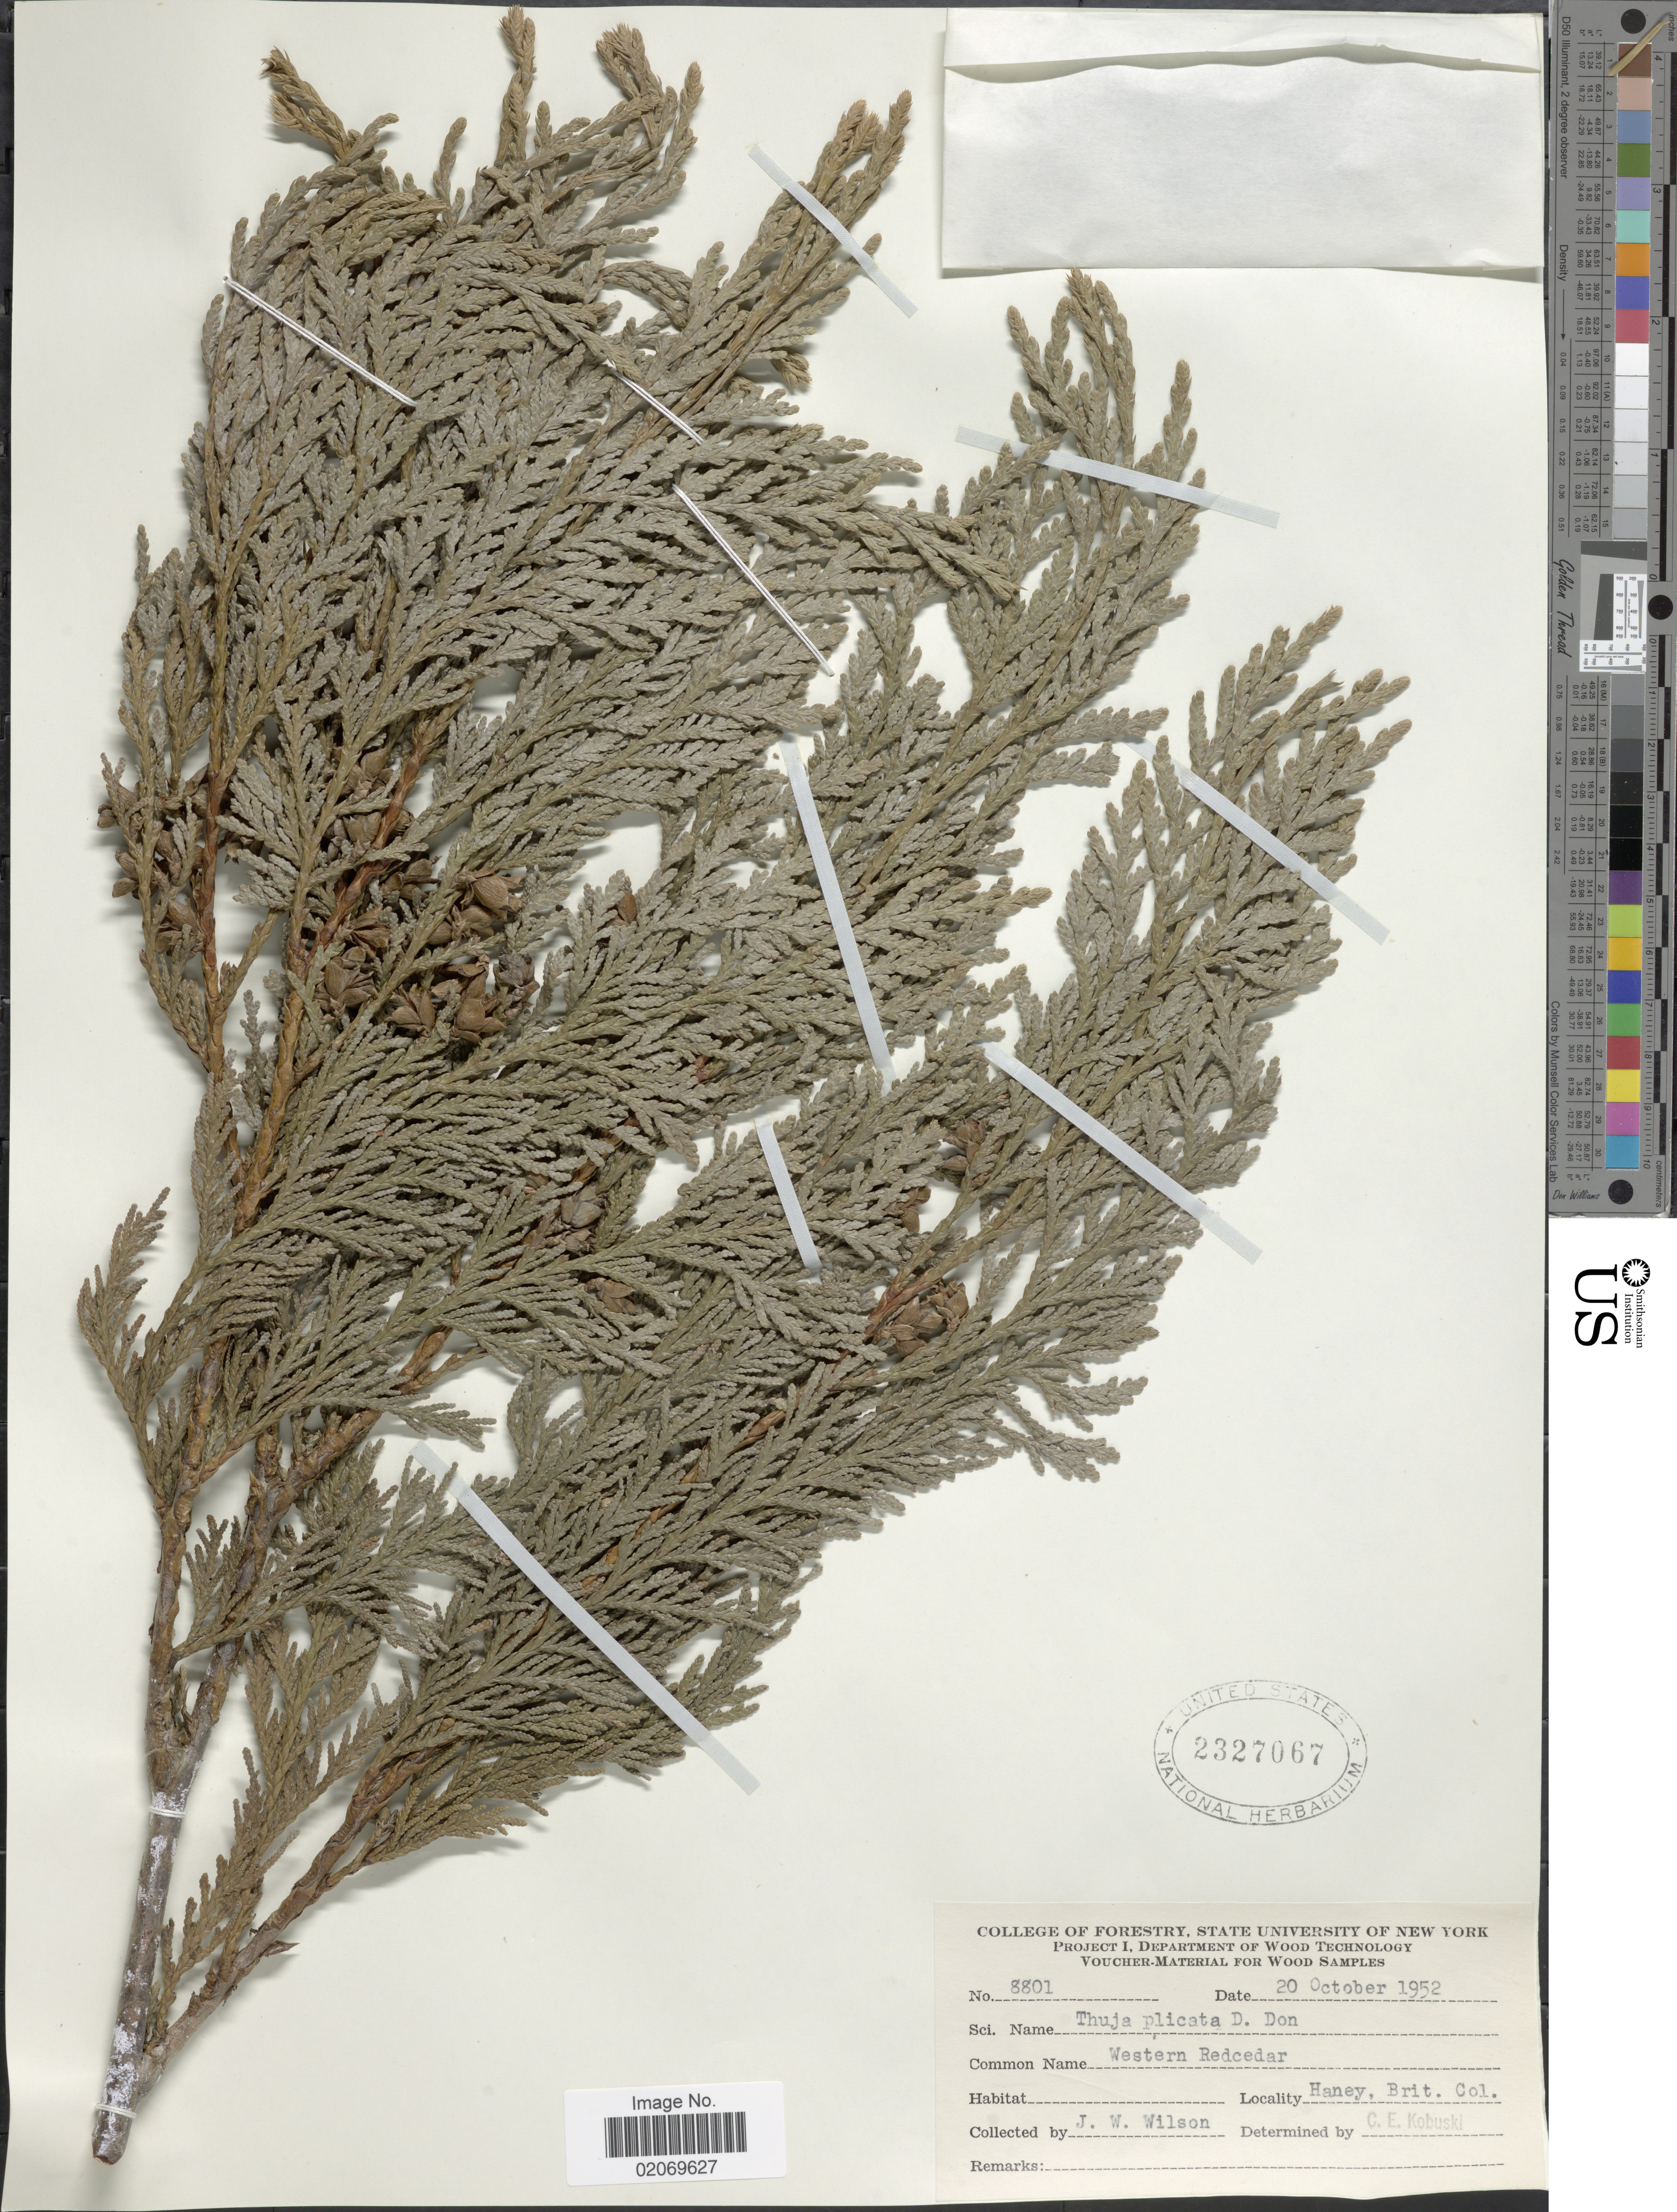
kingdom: Plantae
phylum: Tracheophyta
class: Pinopsida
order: Pinales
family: Cupressaceae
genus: Thuja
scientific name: Thuja plicata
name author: Donn & D. Don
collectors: J. Wilson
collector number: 8801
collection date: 1952-10-20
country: Canada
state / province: British Columbia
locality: Western Redcedar, haney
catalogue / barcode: US 2327067